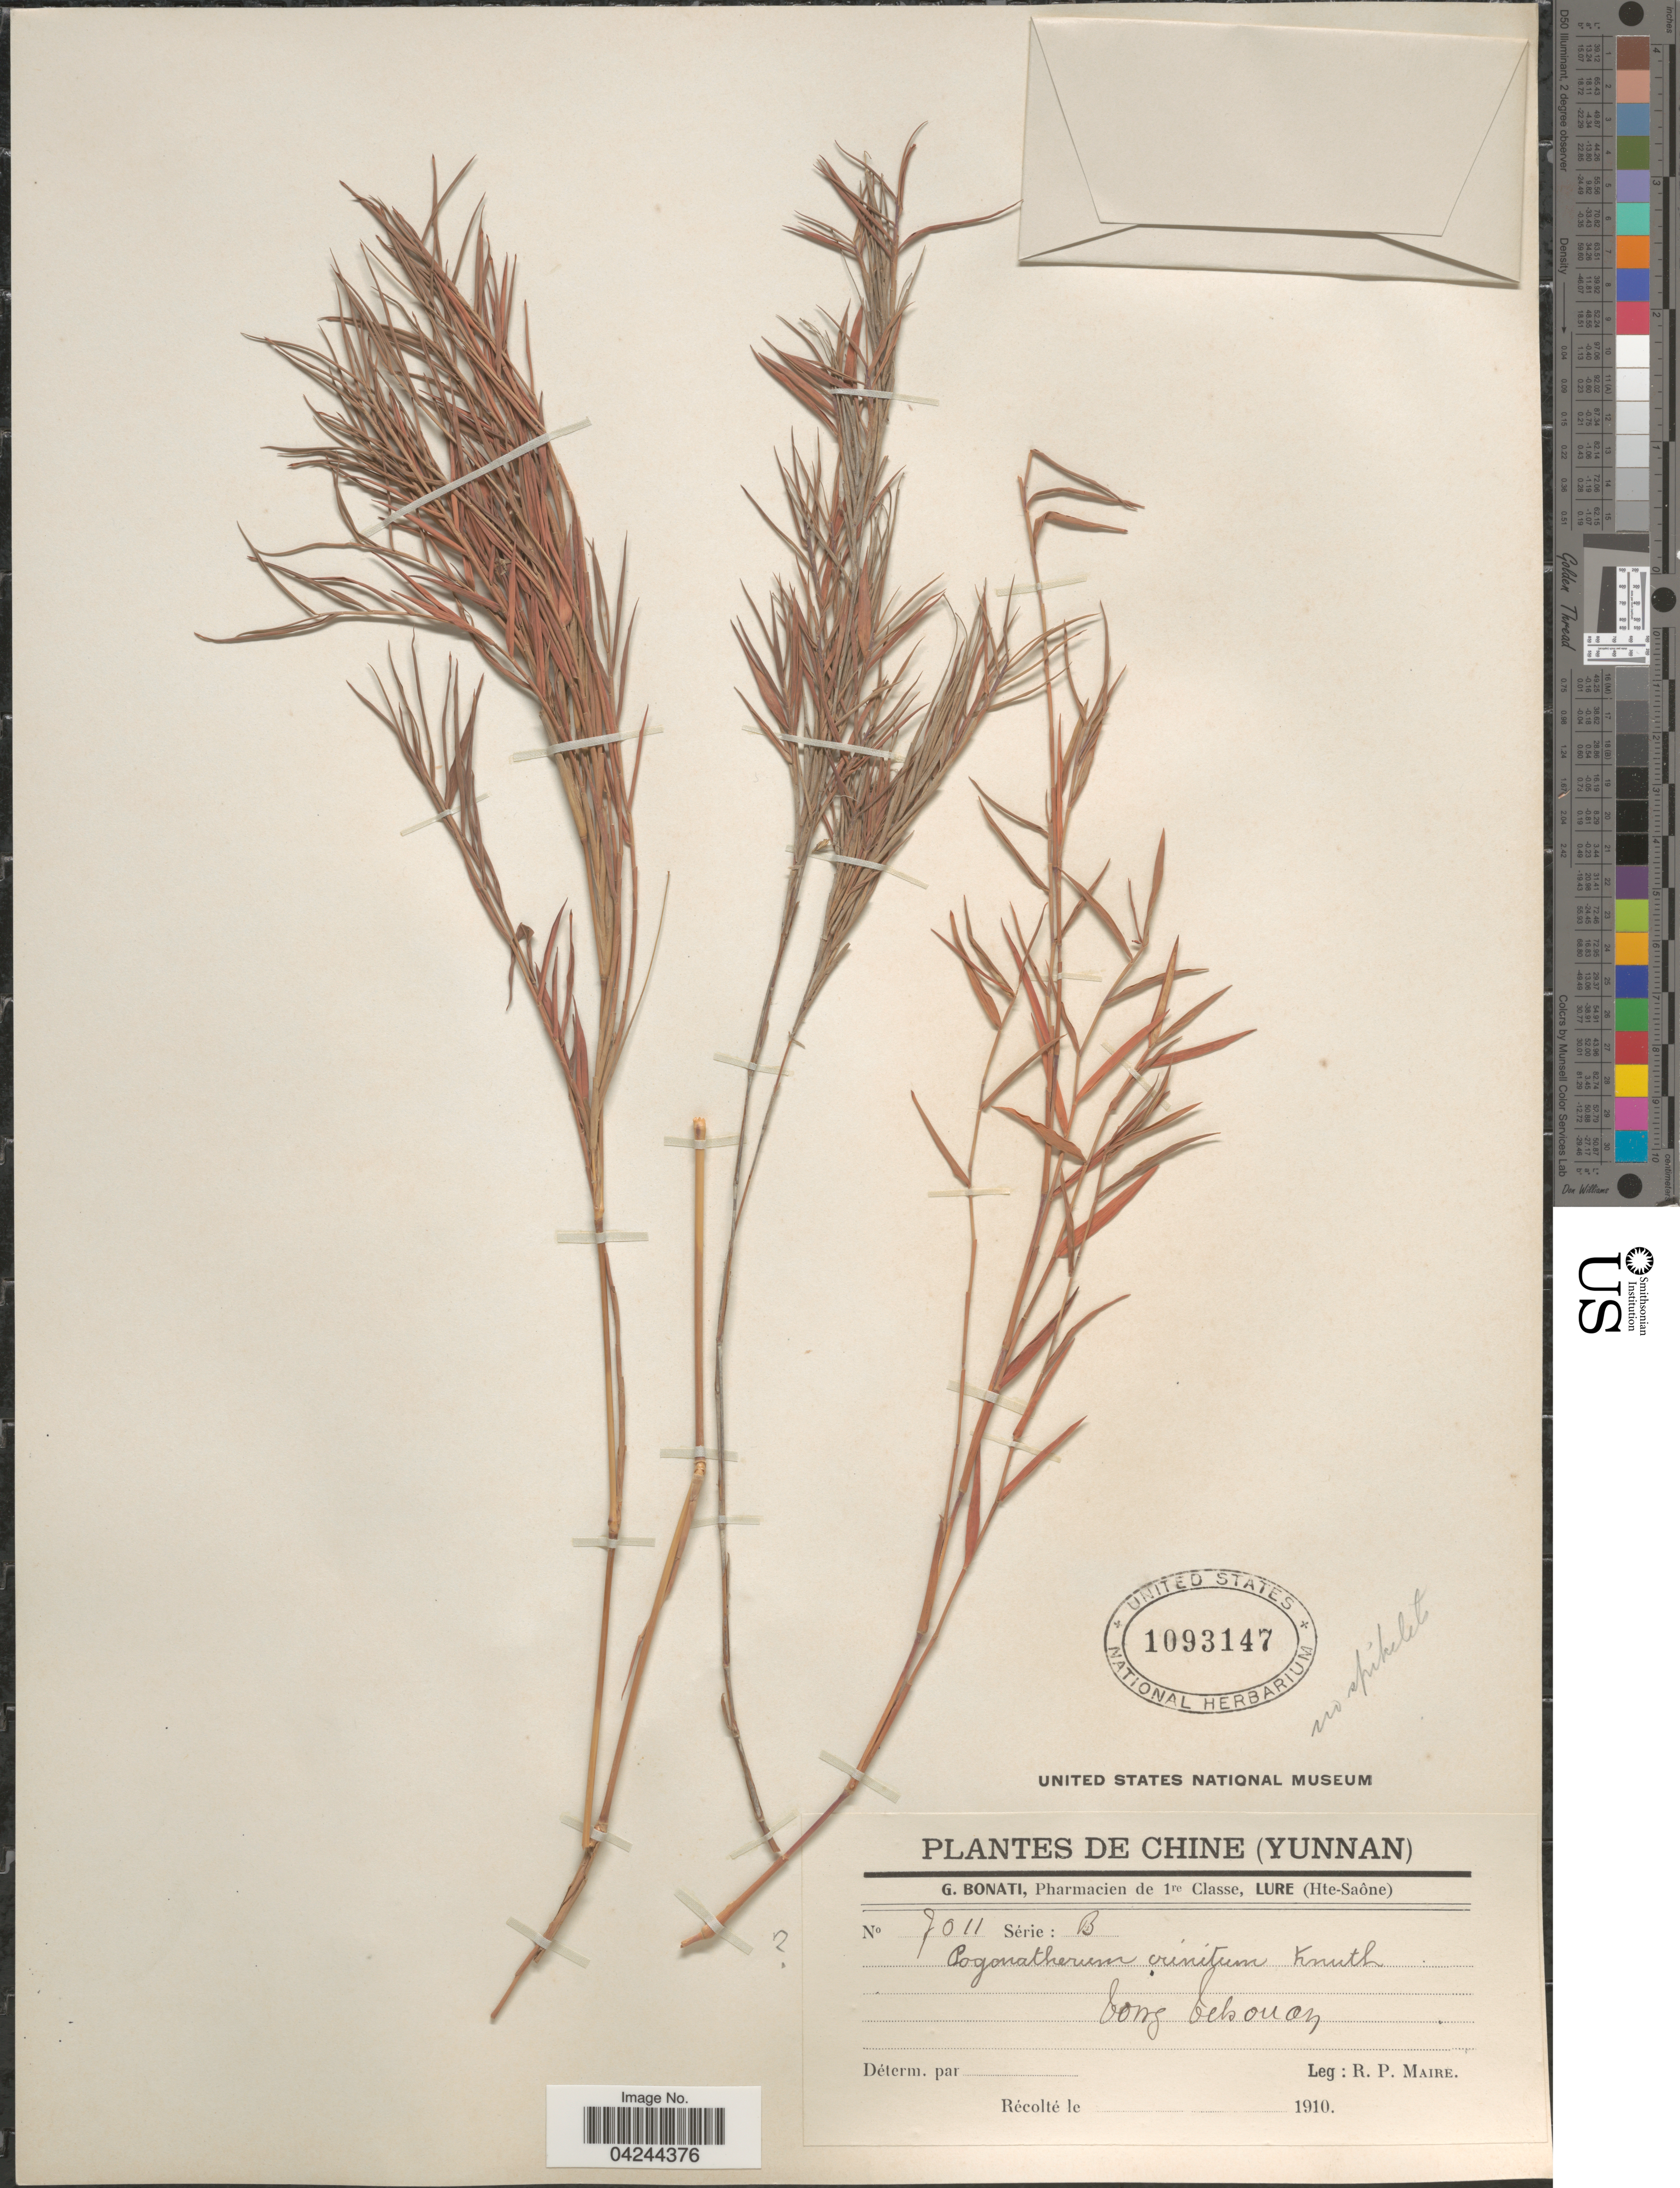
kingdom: Plantae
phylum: Tracheophyta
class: Liliopsida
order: Poales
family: Poaceae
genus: Pogonatherum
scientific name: Pogonatherum crinitum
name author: (Thunb.) Kunth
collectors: R.-P. Maire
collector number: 7011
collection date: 1910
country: China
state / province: Yunnan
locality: Chine. Tong Tcbouan.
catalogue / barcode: US 1093147